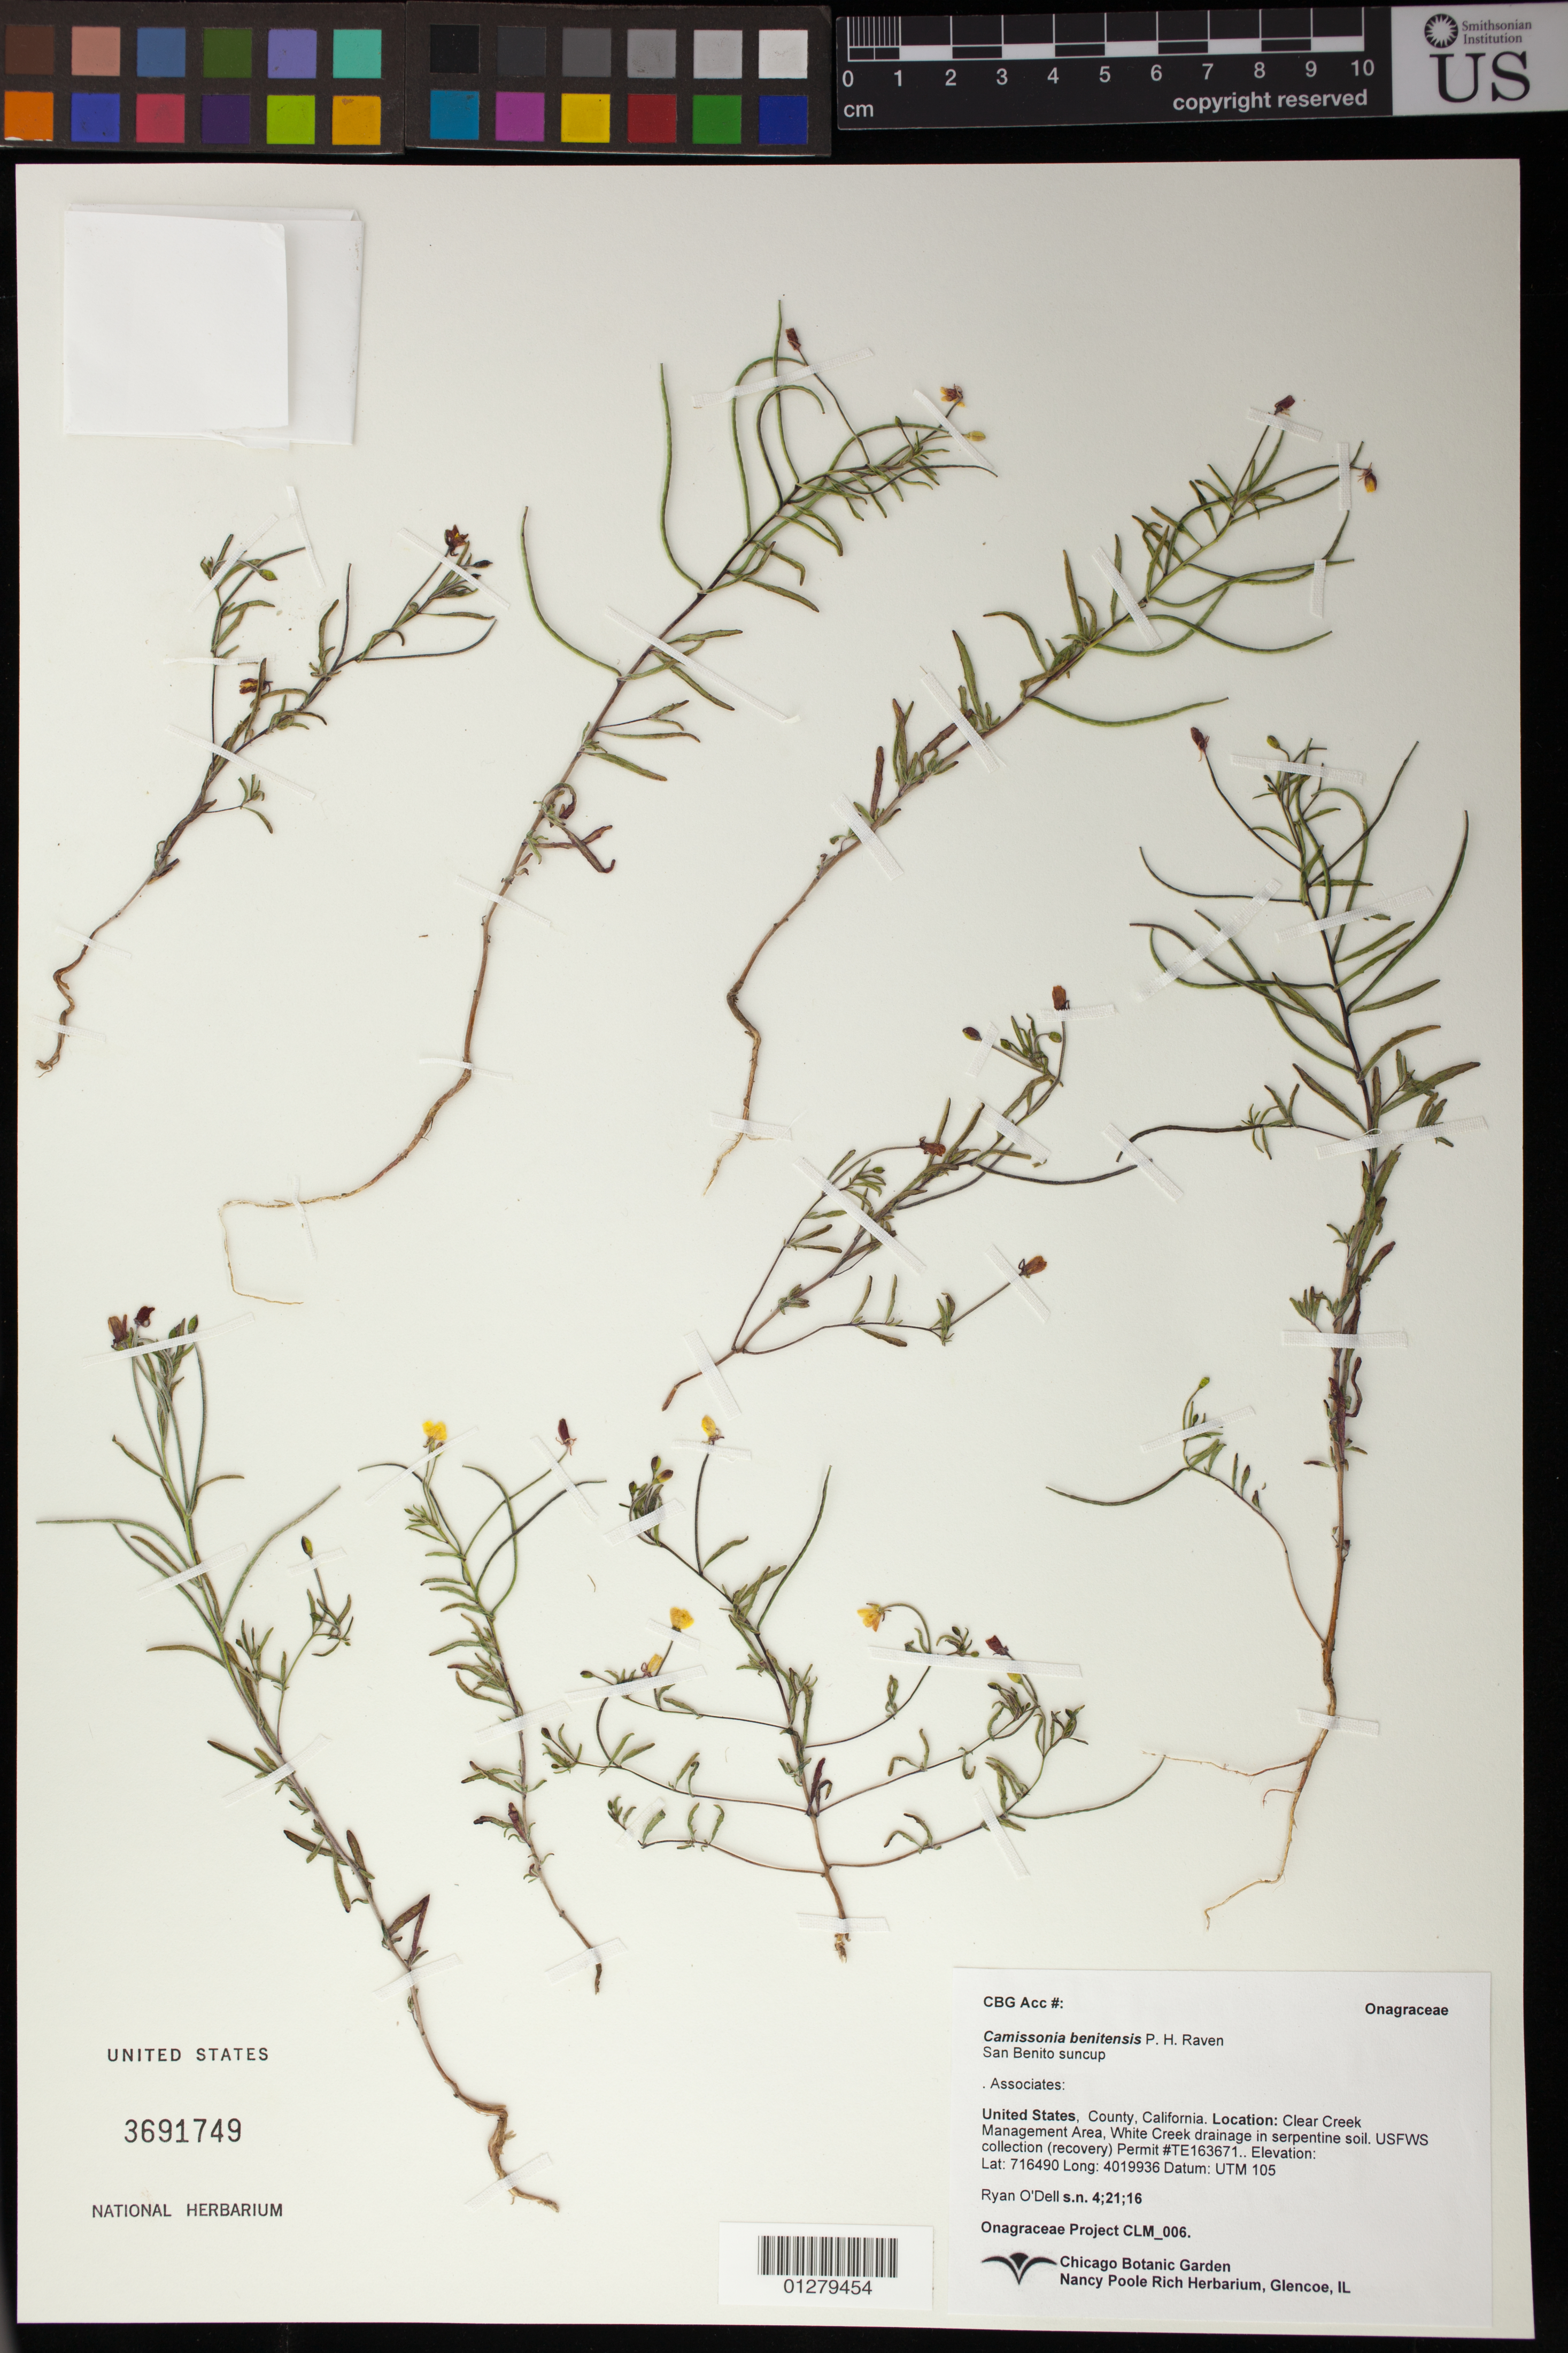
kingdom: Plantae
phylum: Tracheophyta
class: Magnoliopsida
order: Myrtales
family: Onagraceae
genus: Camissonia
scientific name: Camissonia benitensis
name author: P.H. Raven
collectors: R. O'Dell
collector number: CLM 006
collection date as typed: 4/21/16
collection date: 2016-04-21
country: United States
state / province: California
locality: BLM Clear Creek Management Area, White Creek Drainage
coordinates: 0716490, 4019936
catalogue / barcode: US 3691749